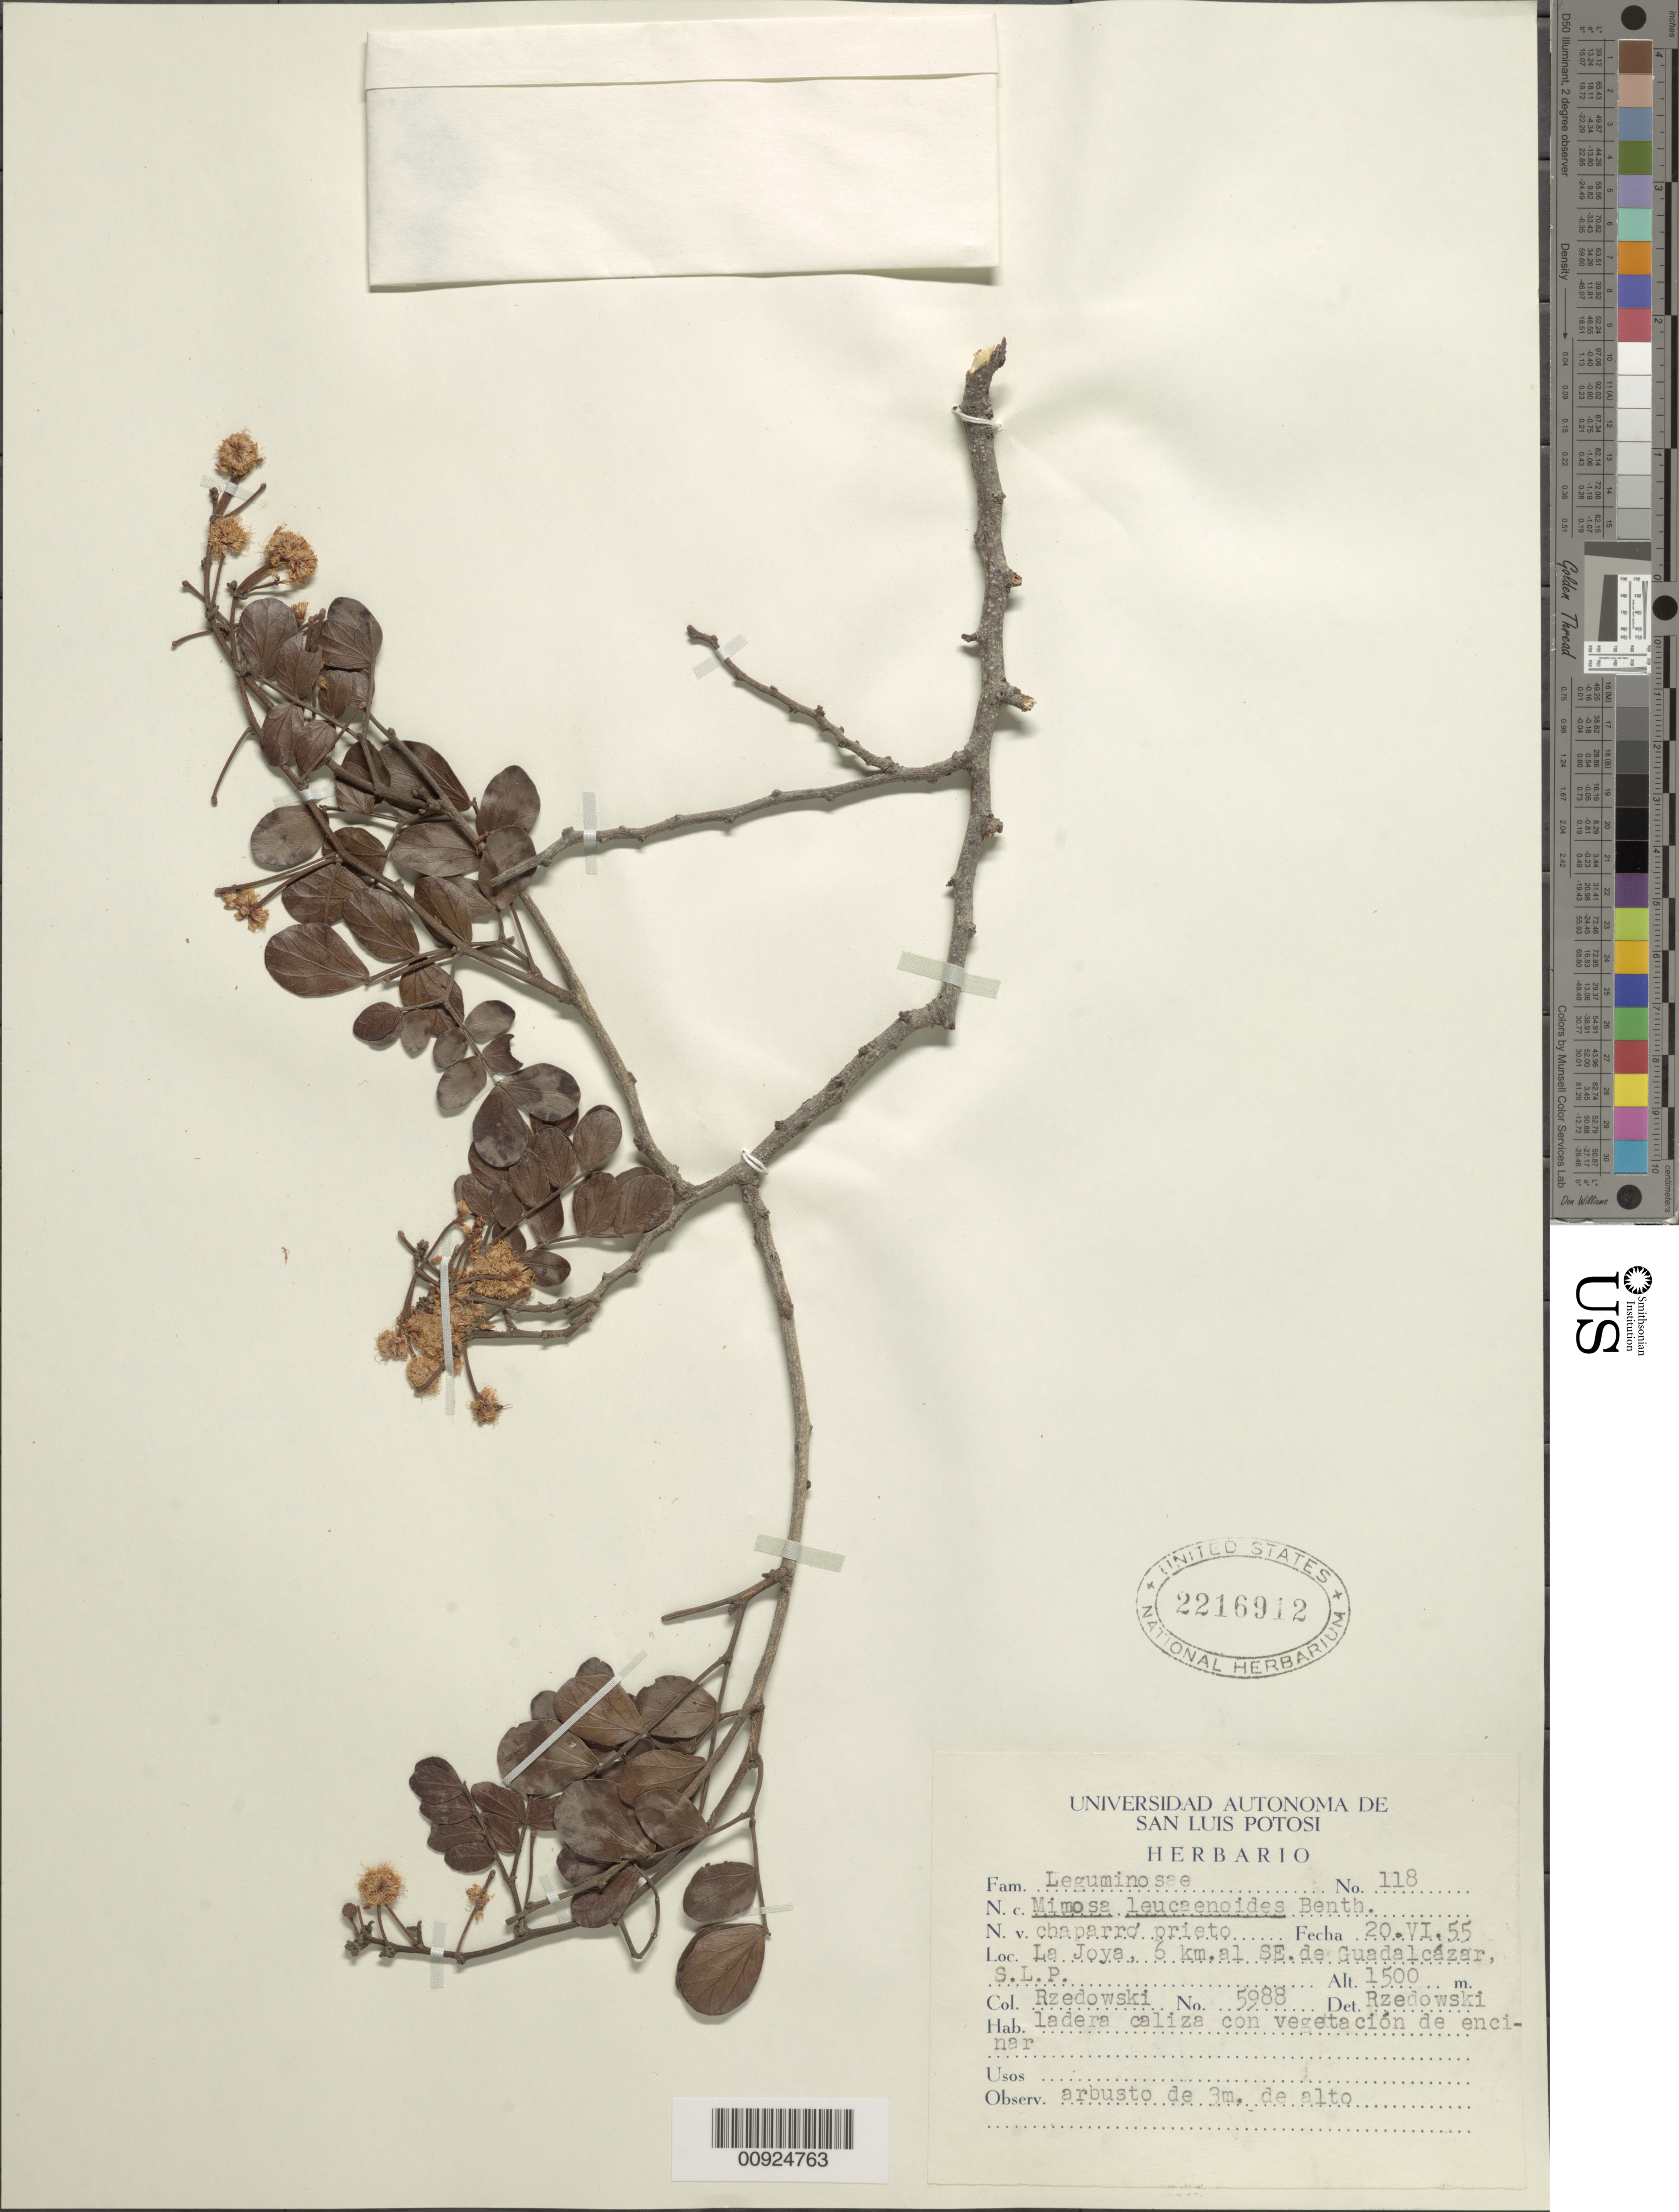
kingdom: Plantae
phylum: Tracheophyta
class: Magnoliopsida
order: Fabales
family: Fabaceae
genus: Mimosa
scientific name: Mimosa leucaenoides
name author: Benth.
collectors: J. Rzedowski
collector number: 5988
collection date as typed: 20 Jun 1955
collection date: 1955-06-20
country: Mexico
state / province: San Luis Potosí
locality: La Joya, 6 km. al SE de Guadalcázar, S.L.P.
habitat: Ladera caliza con vegetación de encinar.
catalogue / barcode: US 2216912